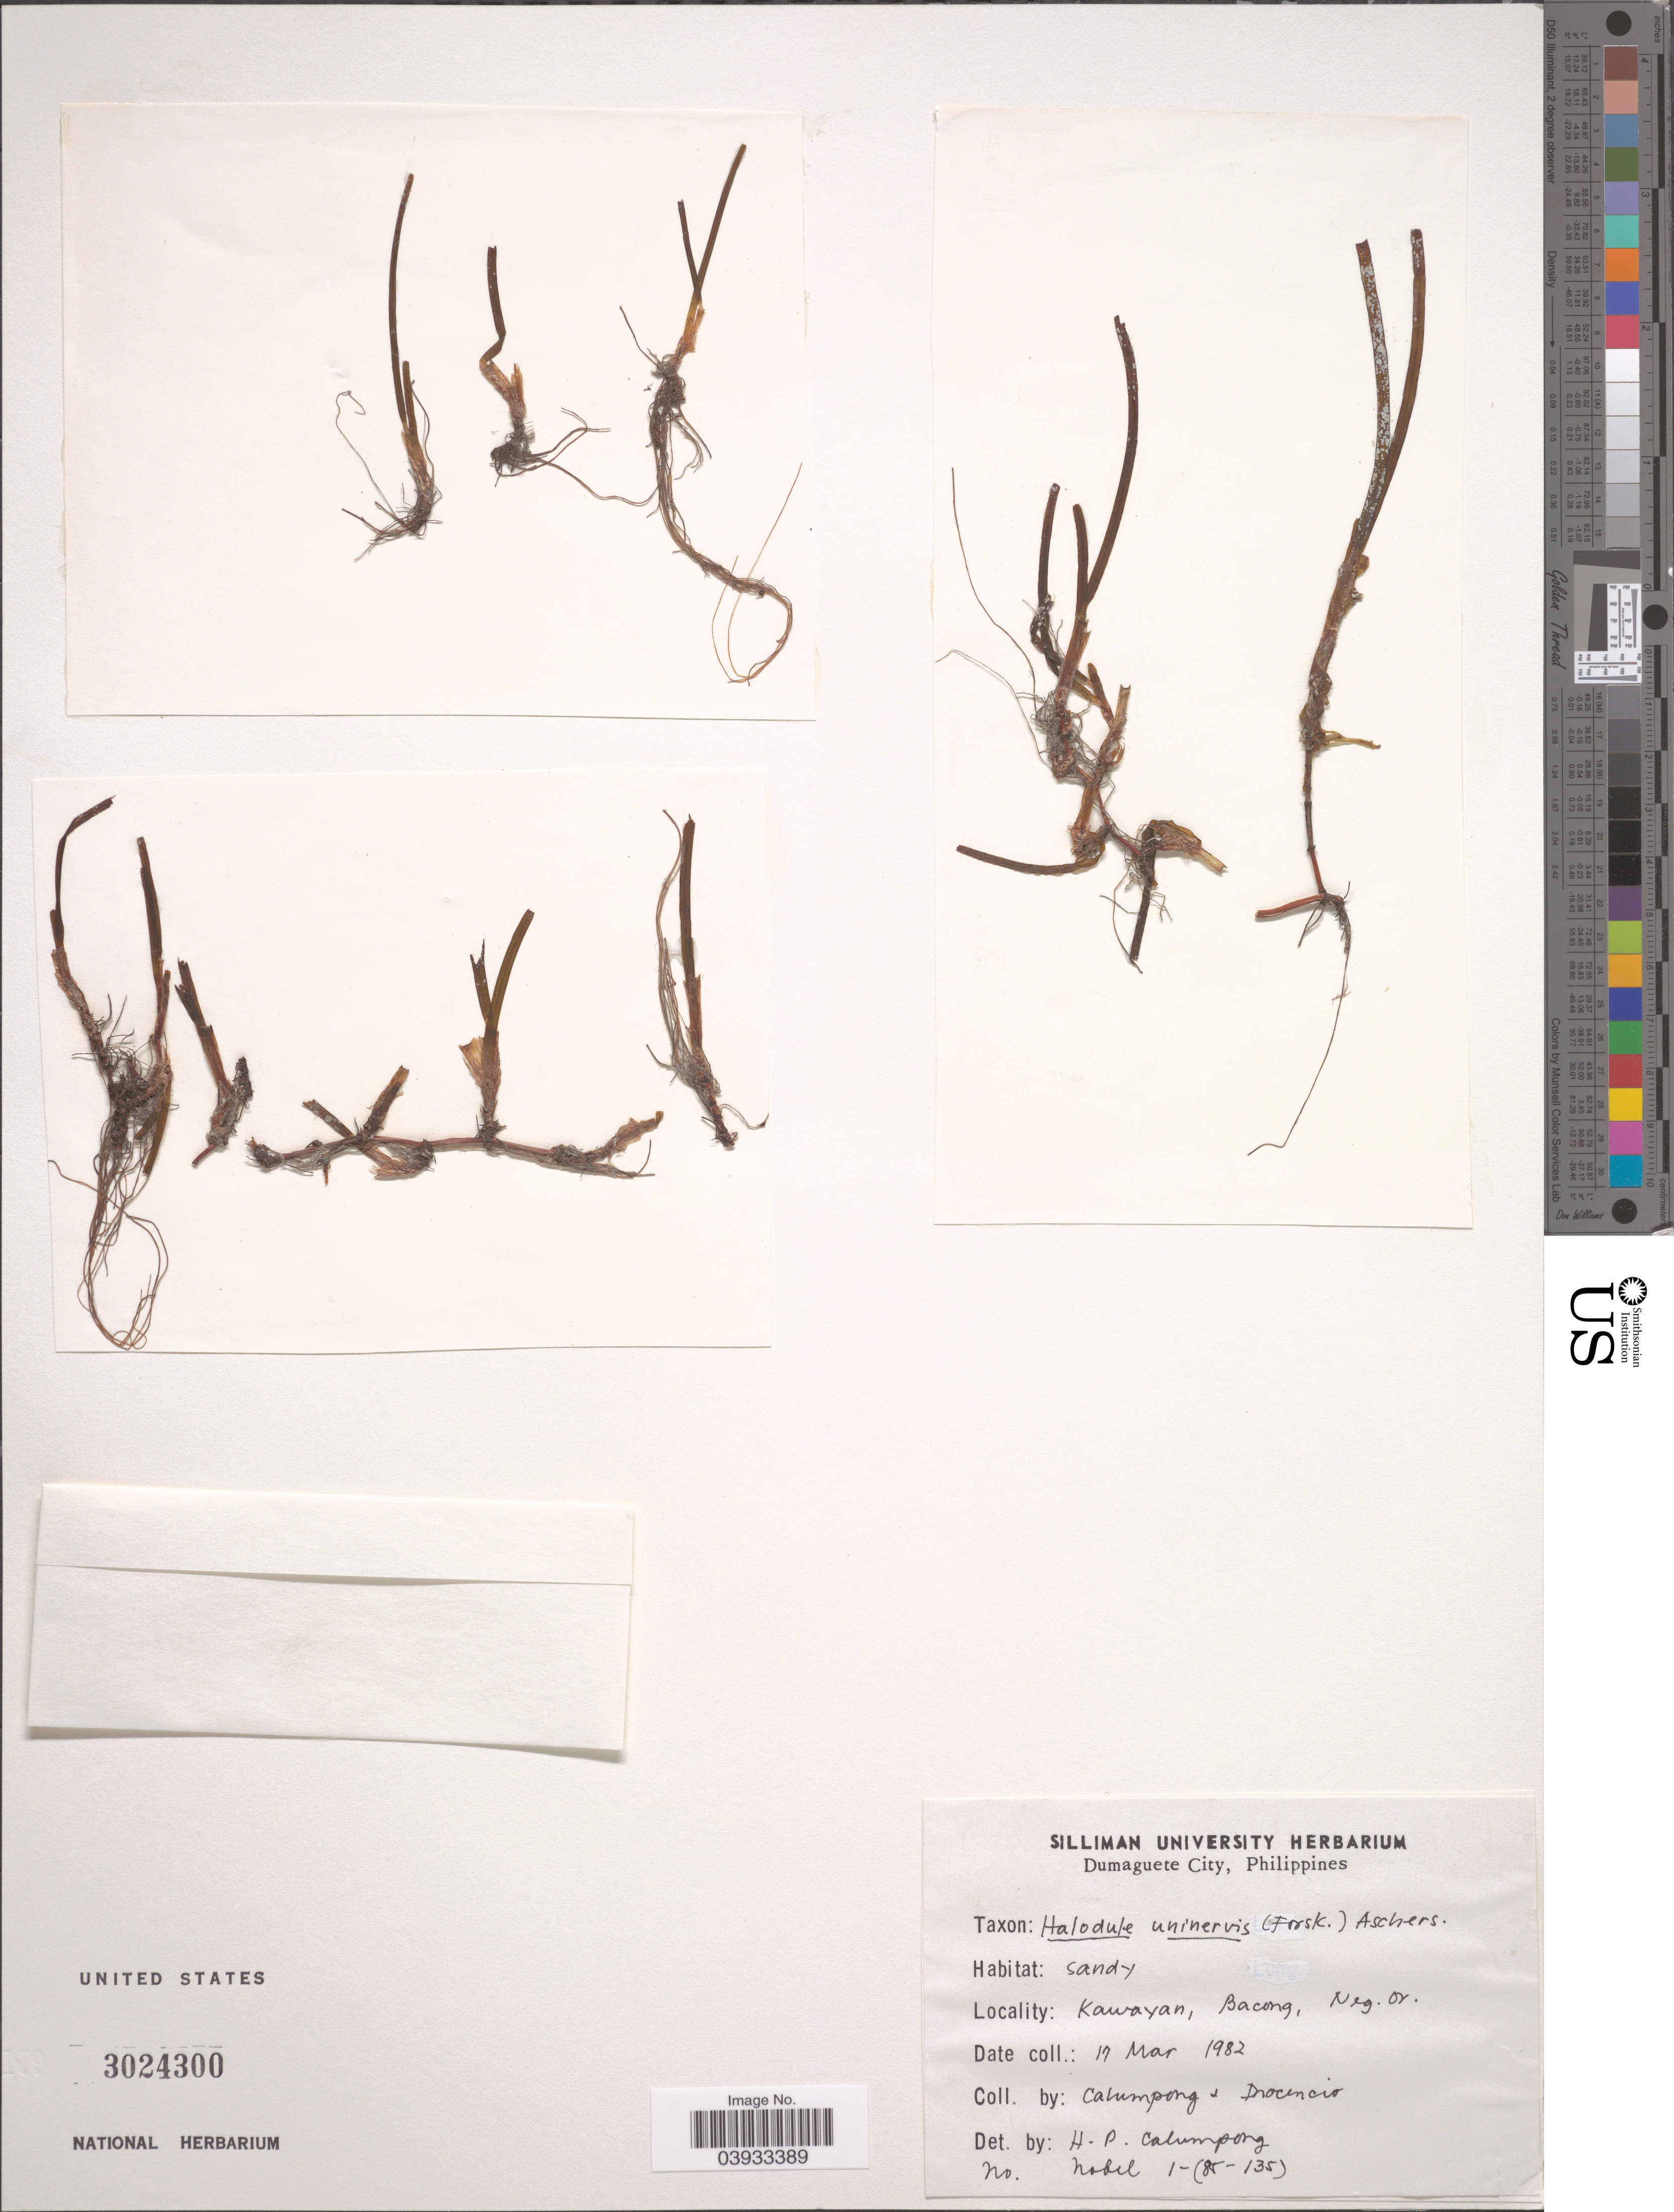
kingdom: Plantae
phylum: Tracheophyta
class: Liliopsida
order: Alismatales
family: Cymodoceaceae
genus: Halodule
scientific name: Halodule uninervis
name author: (Forssk.) Asch.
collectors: Calumpong & Inocencio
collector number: Nobel 1-(85-135)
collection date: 1982-03-17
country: Philippines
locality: Kawayan, Bacong, Neg. Or.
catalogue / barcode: US 3024300